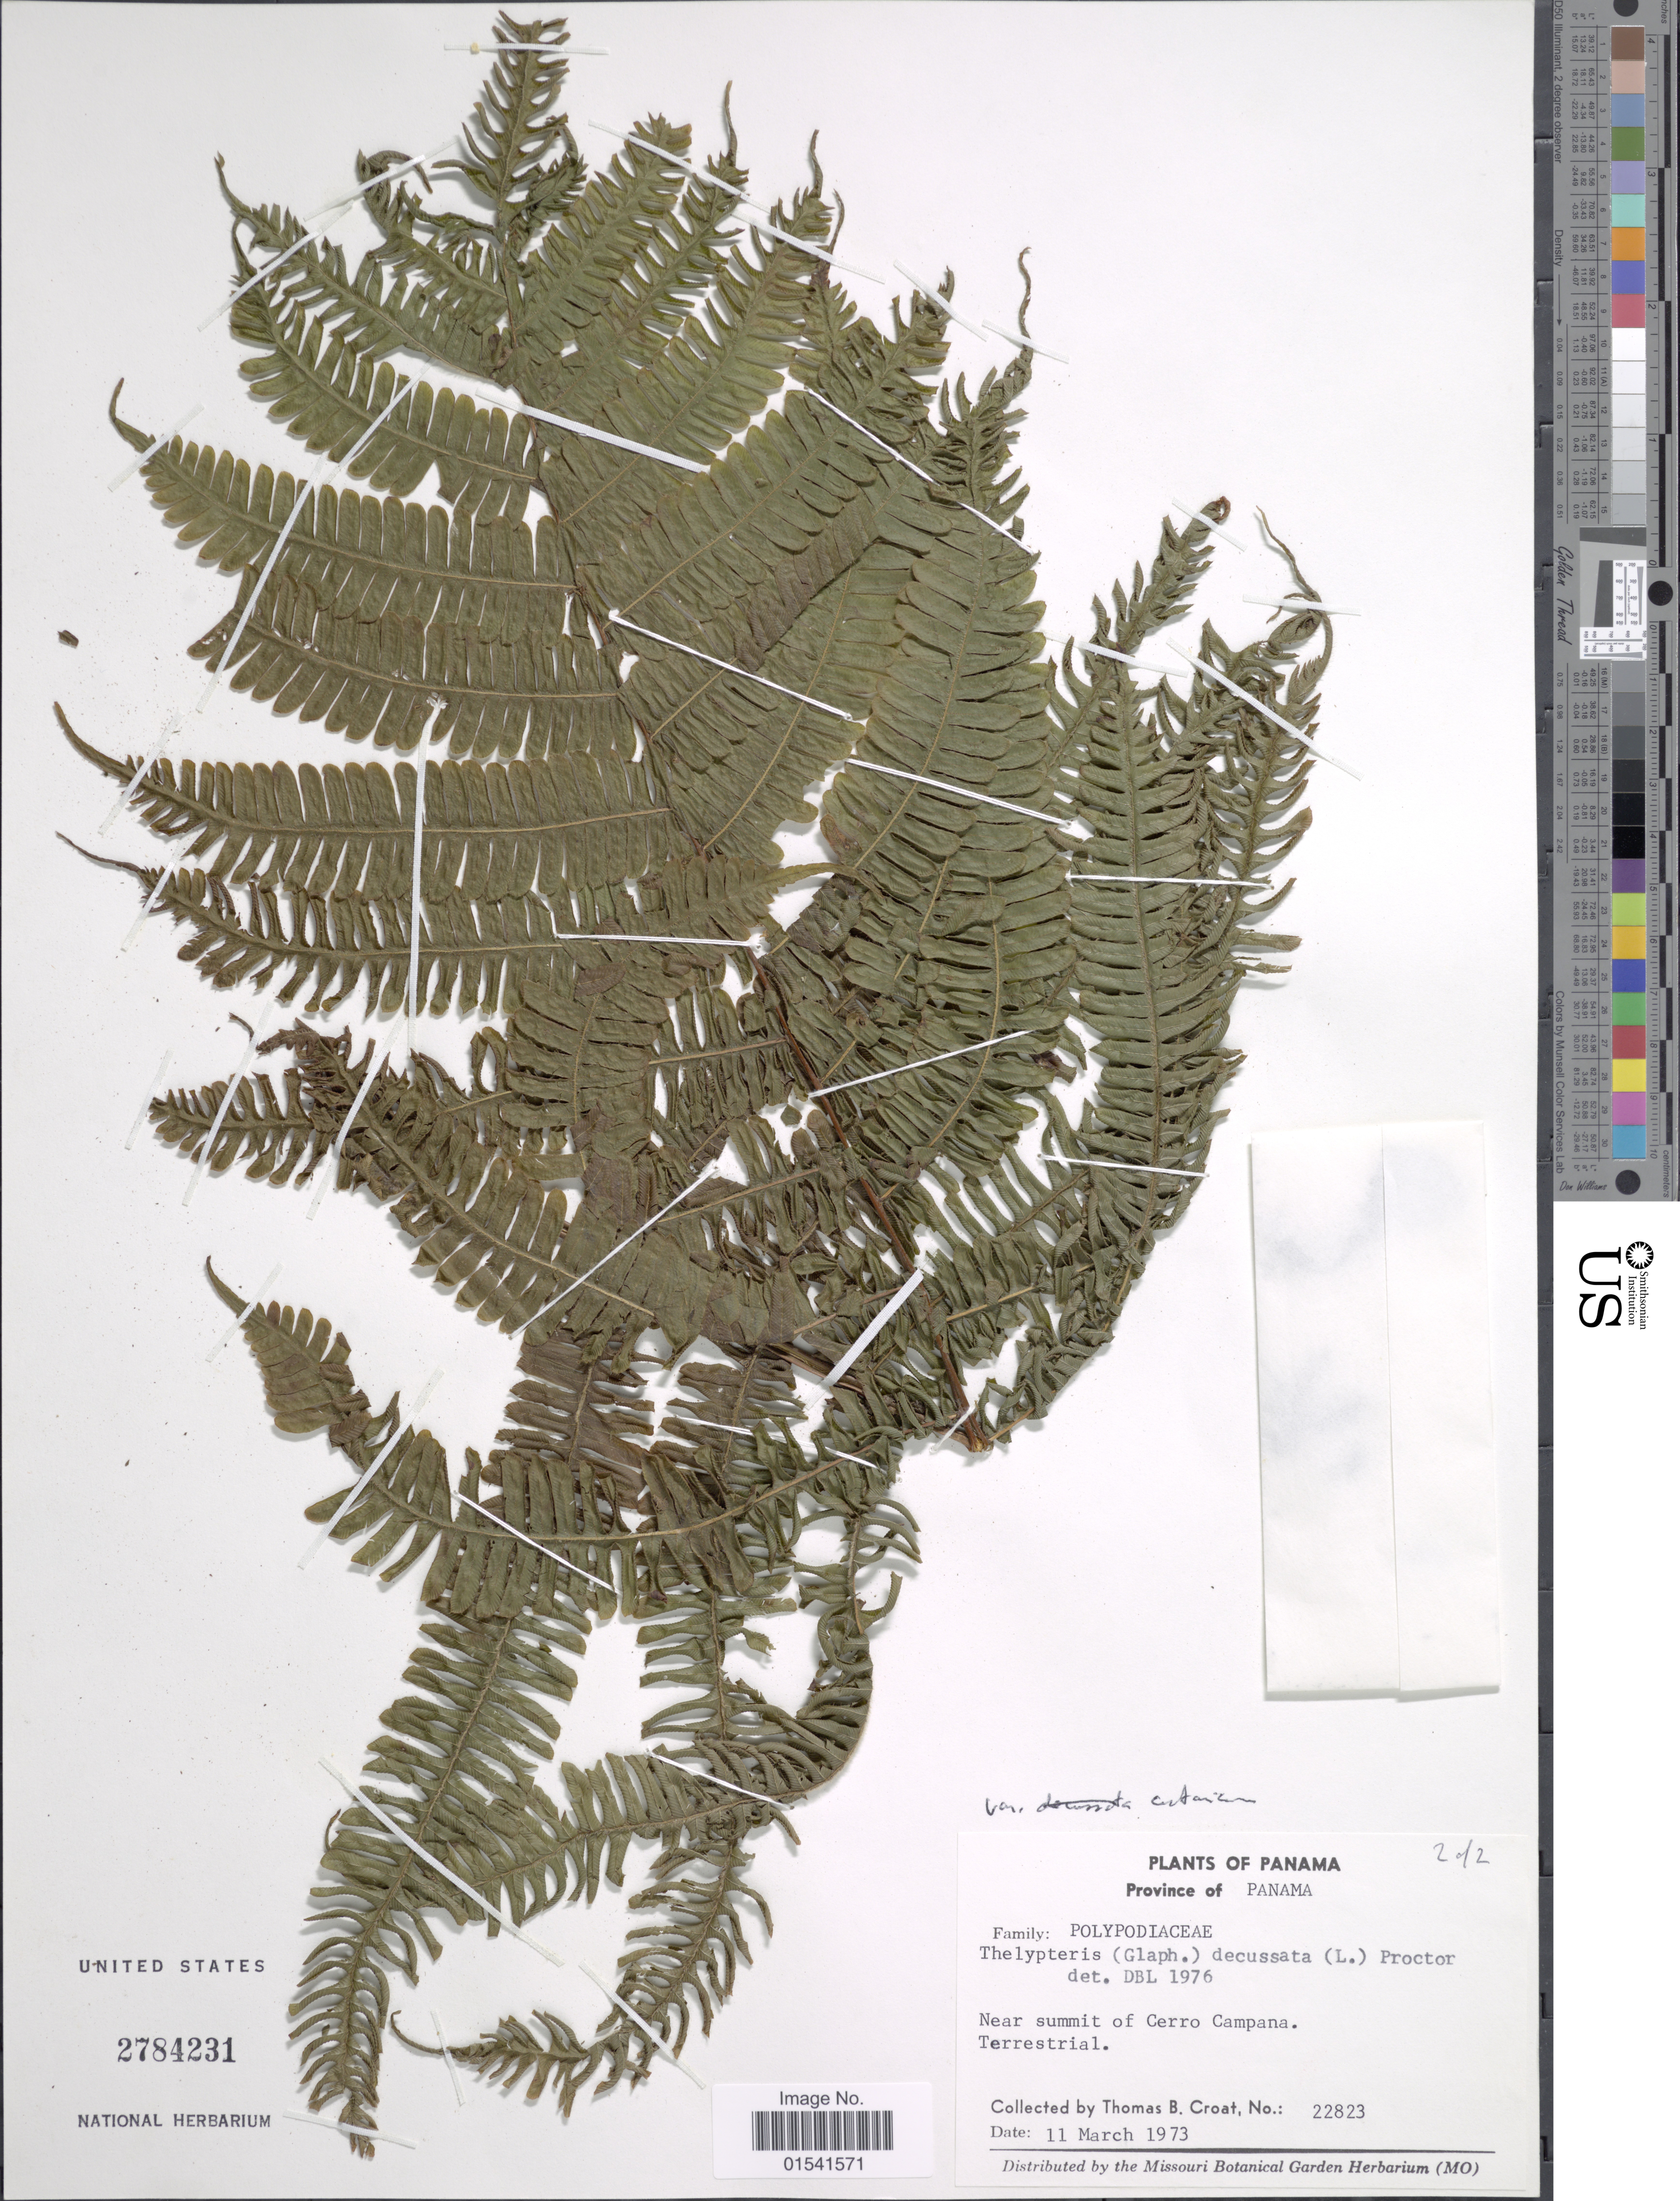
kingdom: Plantae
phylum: Tracheophyta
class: Polypodiopsida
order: Polypodiales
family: Thelypteridaceae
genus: Steiropteris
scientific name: Steiropteris decussata (L.) comb. nov., ined. 2015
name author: (L.)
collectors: T. B. Croat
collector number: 22823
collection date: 1973-03-11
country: Panama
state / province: Panamá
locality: Near summit of Cerro Campana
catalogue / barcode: US 2784231